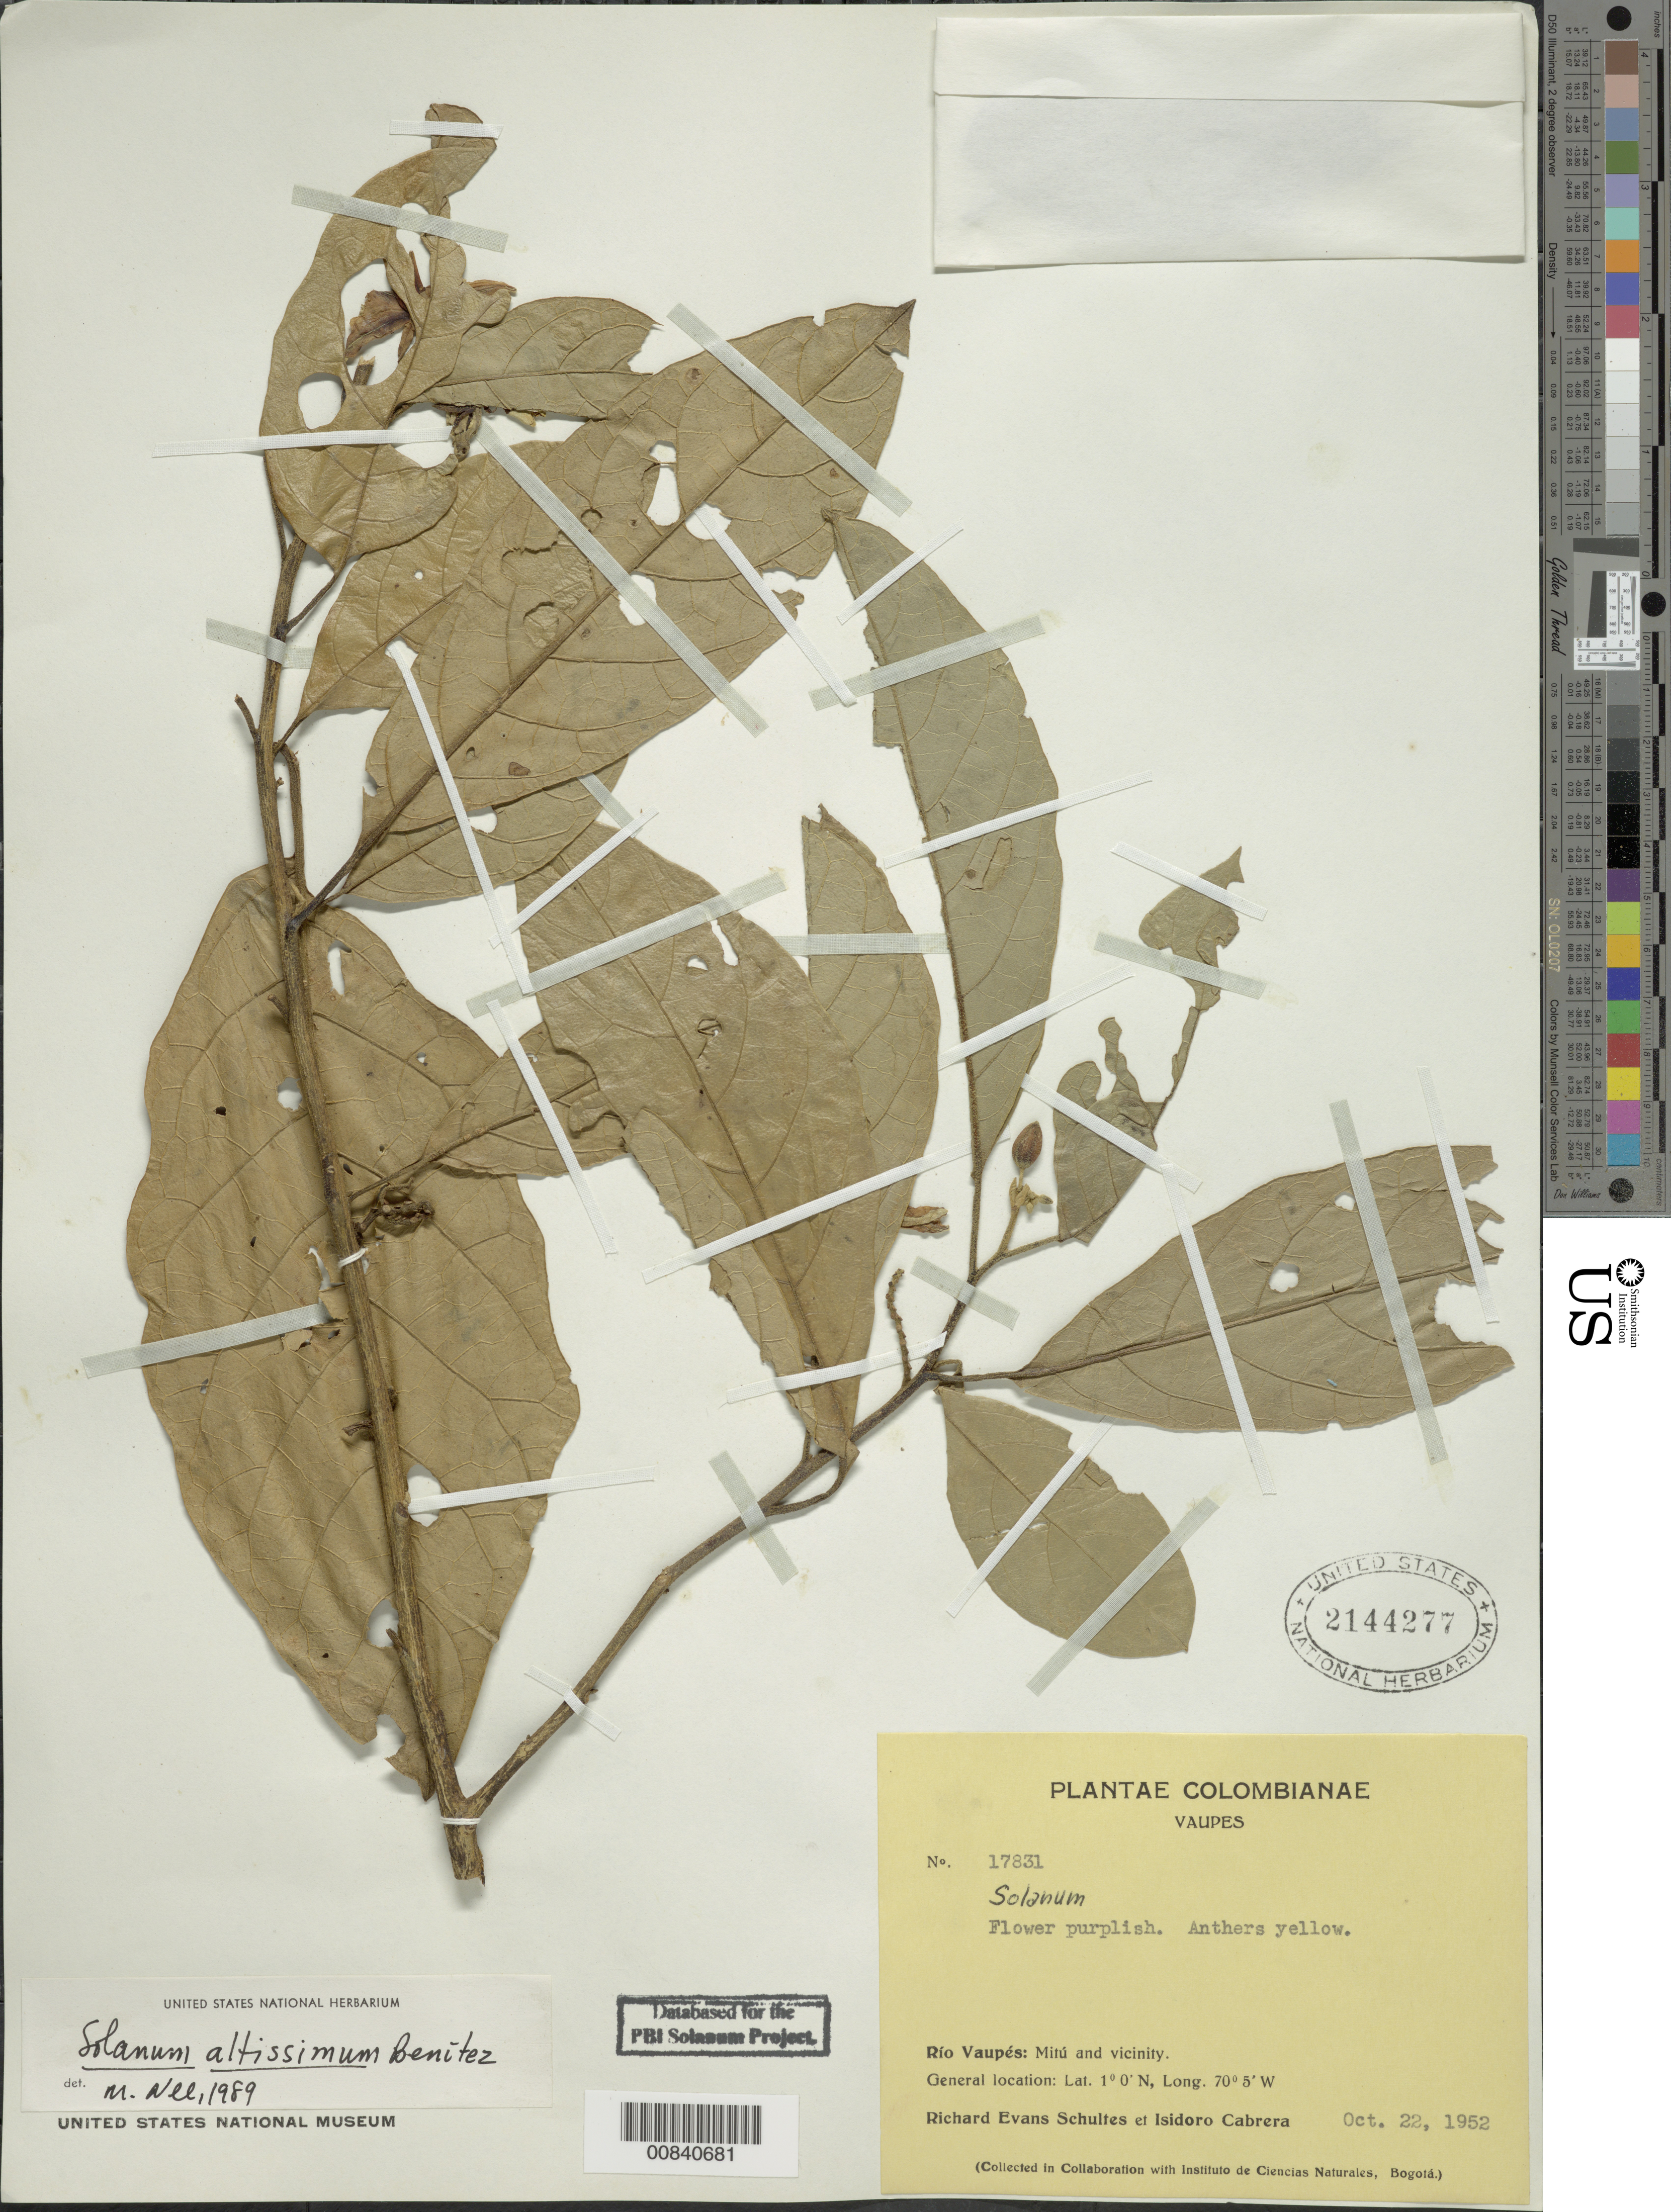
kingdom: Plantae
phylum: Tracheophyta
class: Magnoliopsida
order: Solanales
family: Solanaceae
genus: Solanum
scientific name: Solanum altissimum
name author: Pittier ex Benítez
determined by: Nee, Michael H.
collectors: R. E. Schultes & I. Cabrera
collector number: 17831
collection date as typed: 22 Oct 1952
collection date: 1952-10-22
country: Colombia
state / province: Vaupés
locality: Rio Vaupes: Mitu and vicinity.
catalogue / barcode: US 2144277